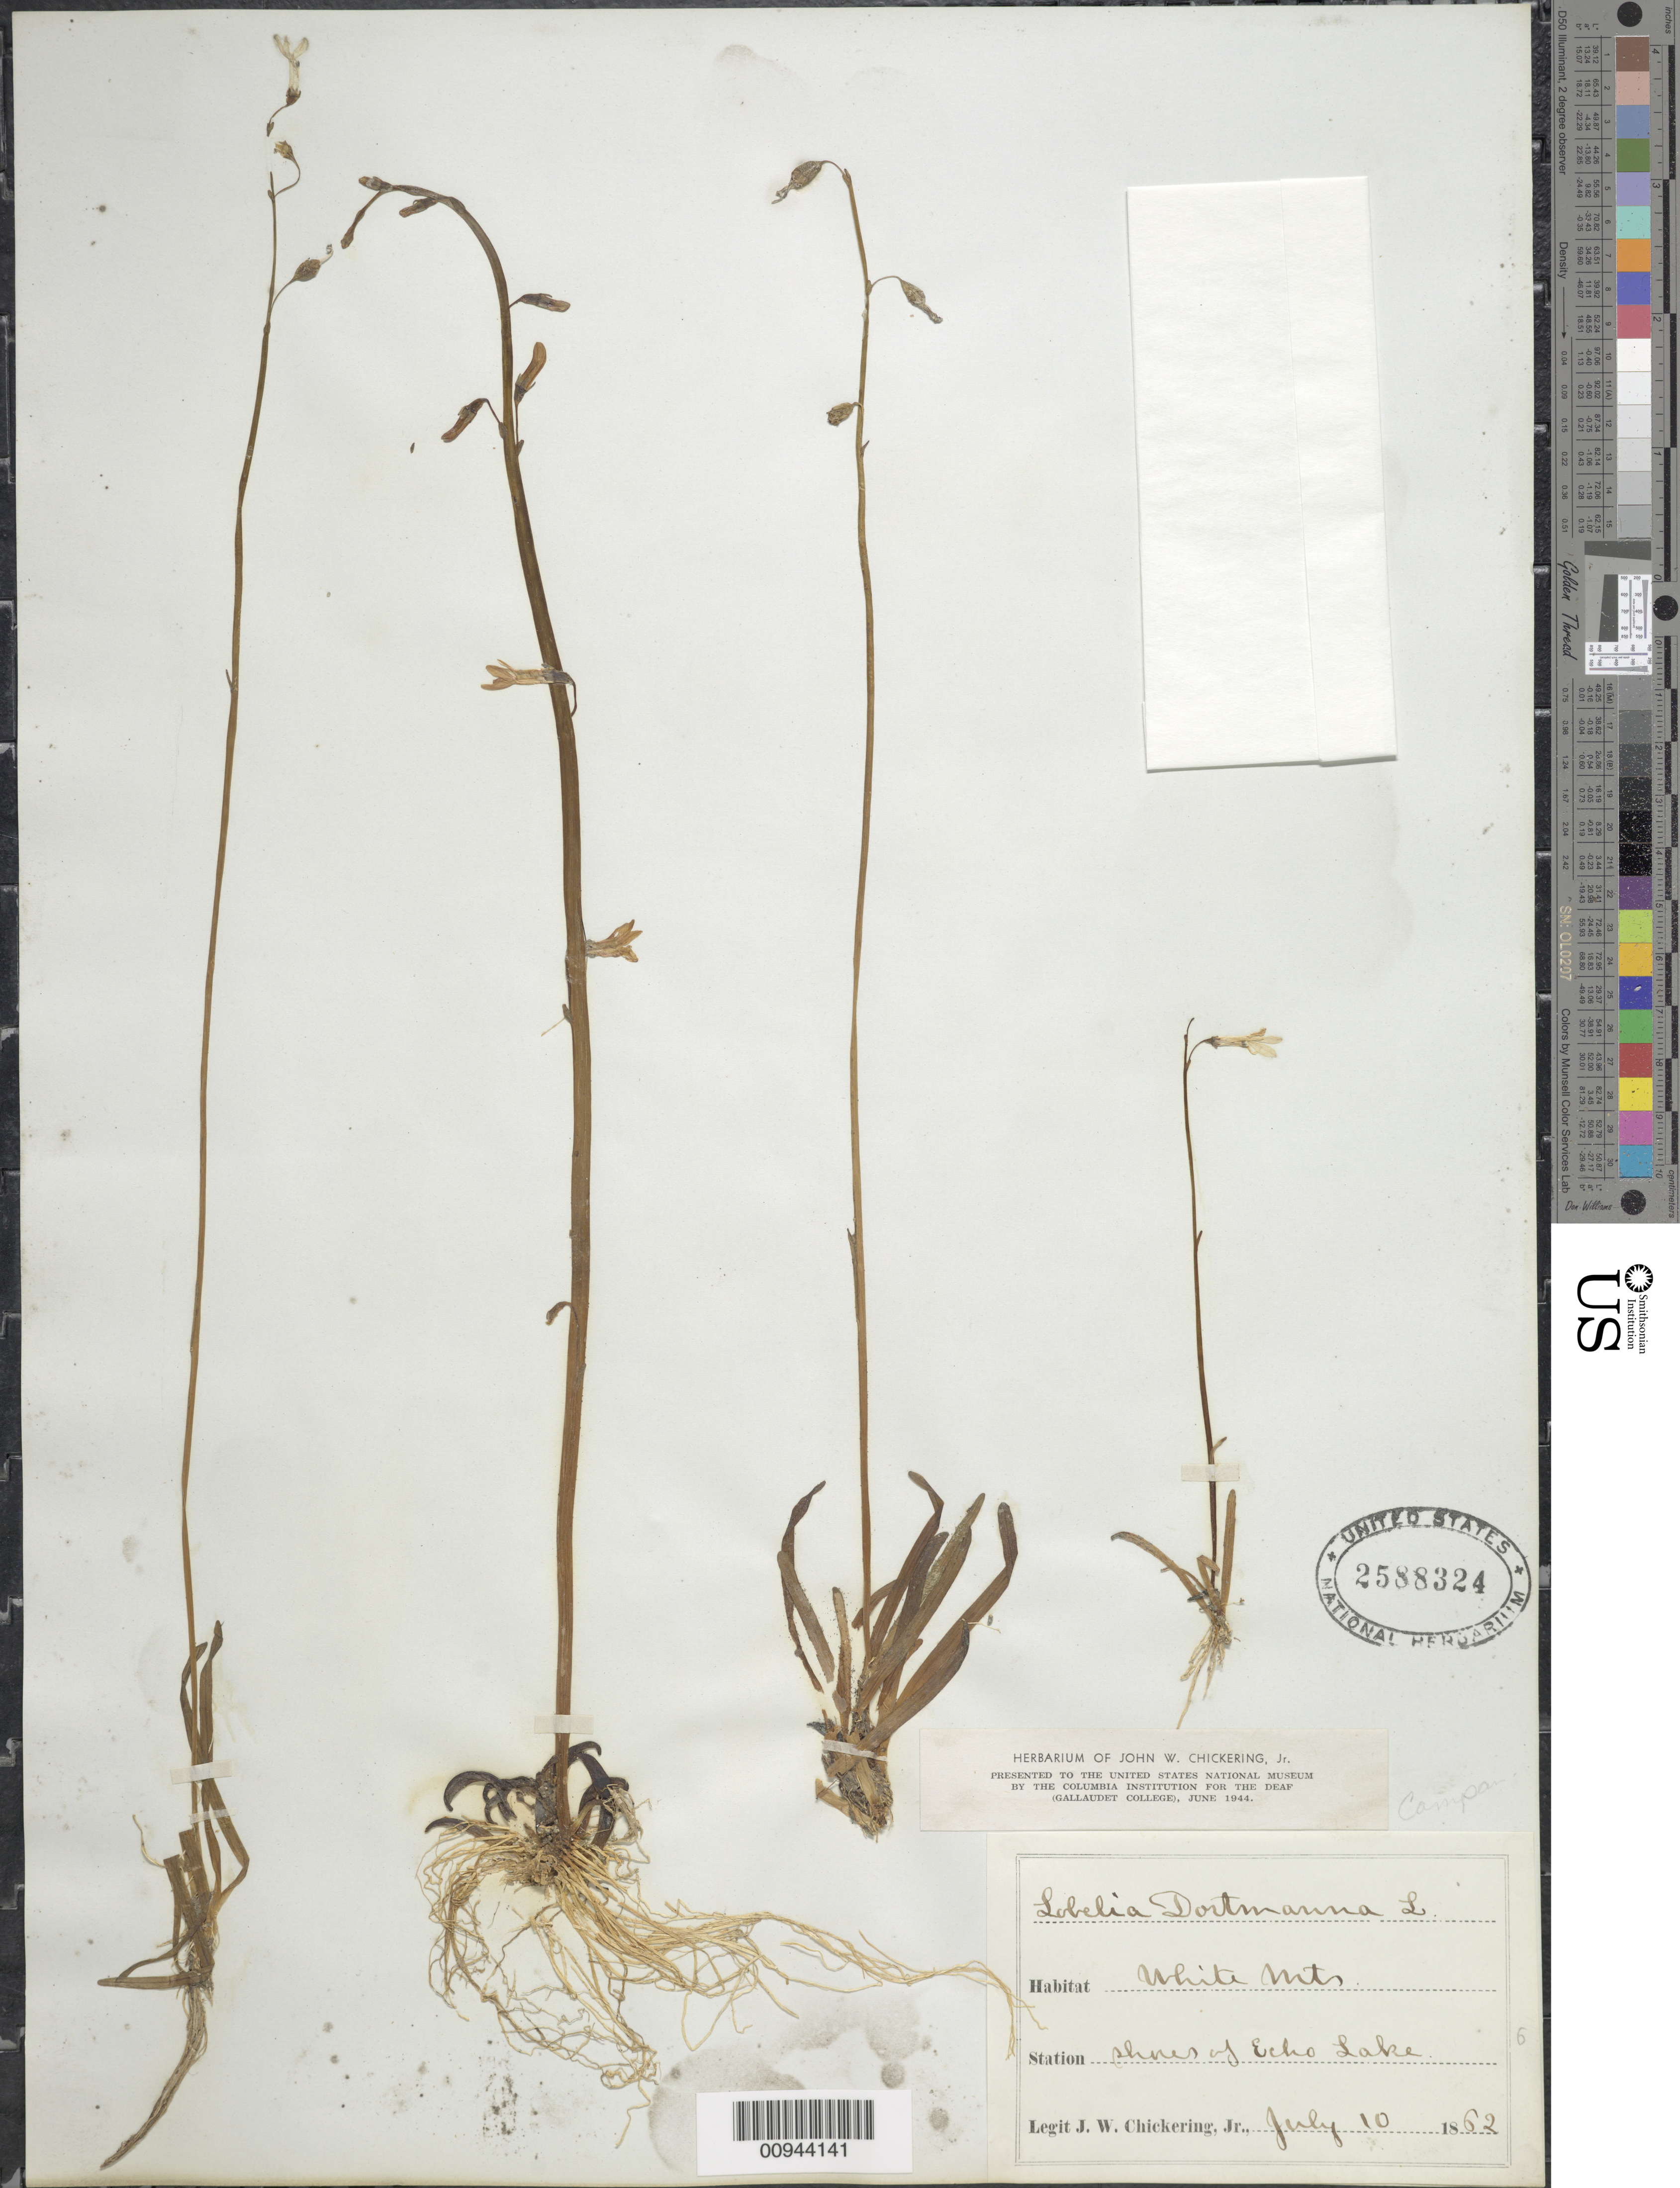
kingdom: Plantae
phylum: Tracheophyta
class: Magnoliopsida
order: Asterales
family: Campanulaceae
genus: Lobelia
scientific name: Lobelia dortmanna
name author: L.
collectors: J. W. Chickering Jr.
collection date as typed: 10 Jul 1862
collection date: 1862-07-10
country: United States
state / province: New Hampshire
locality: White Mountain, Echo Lake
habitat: shores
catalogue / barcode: US 2588324